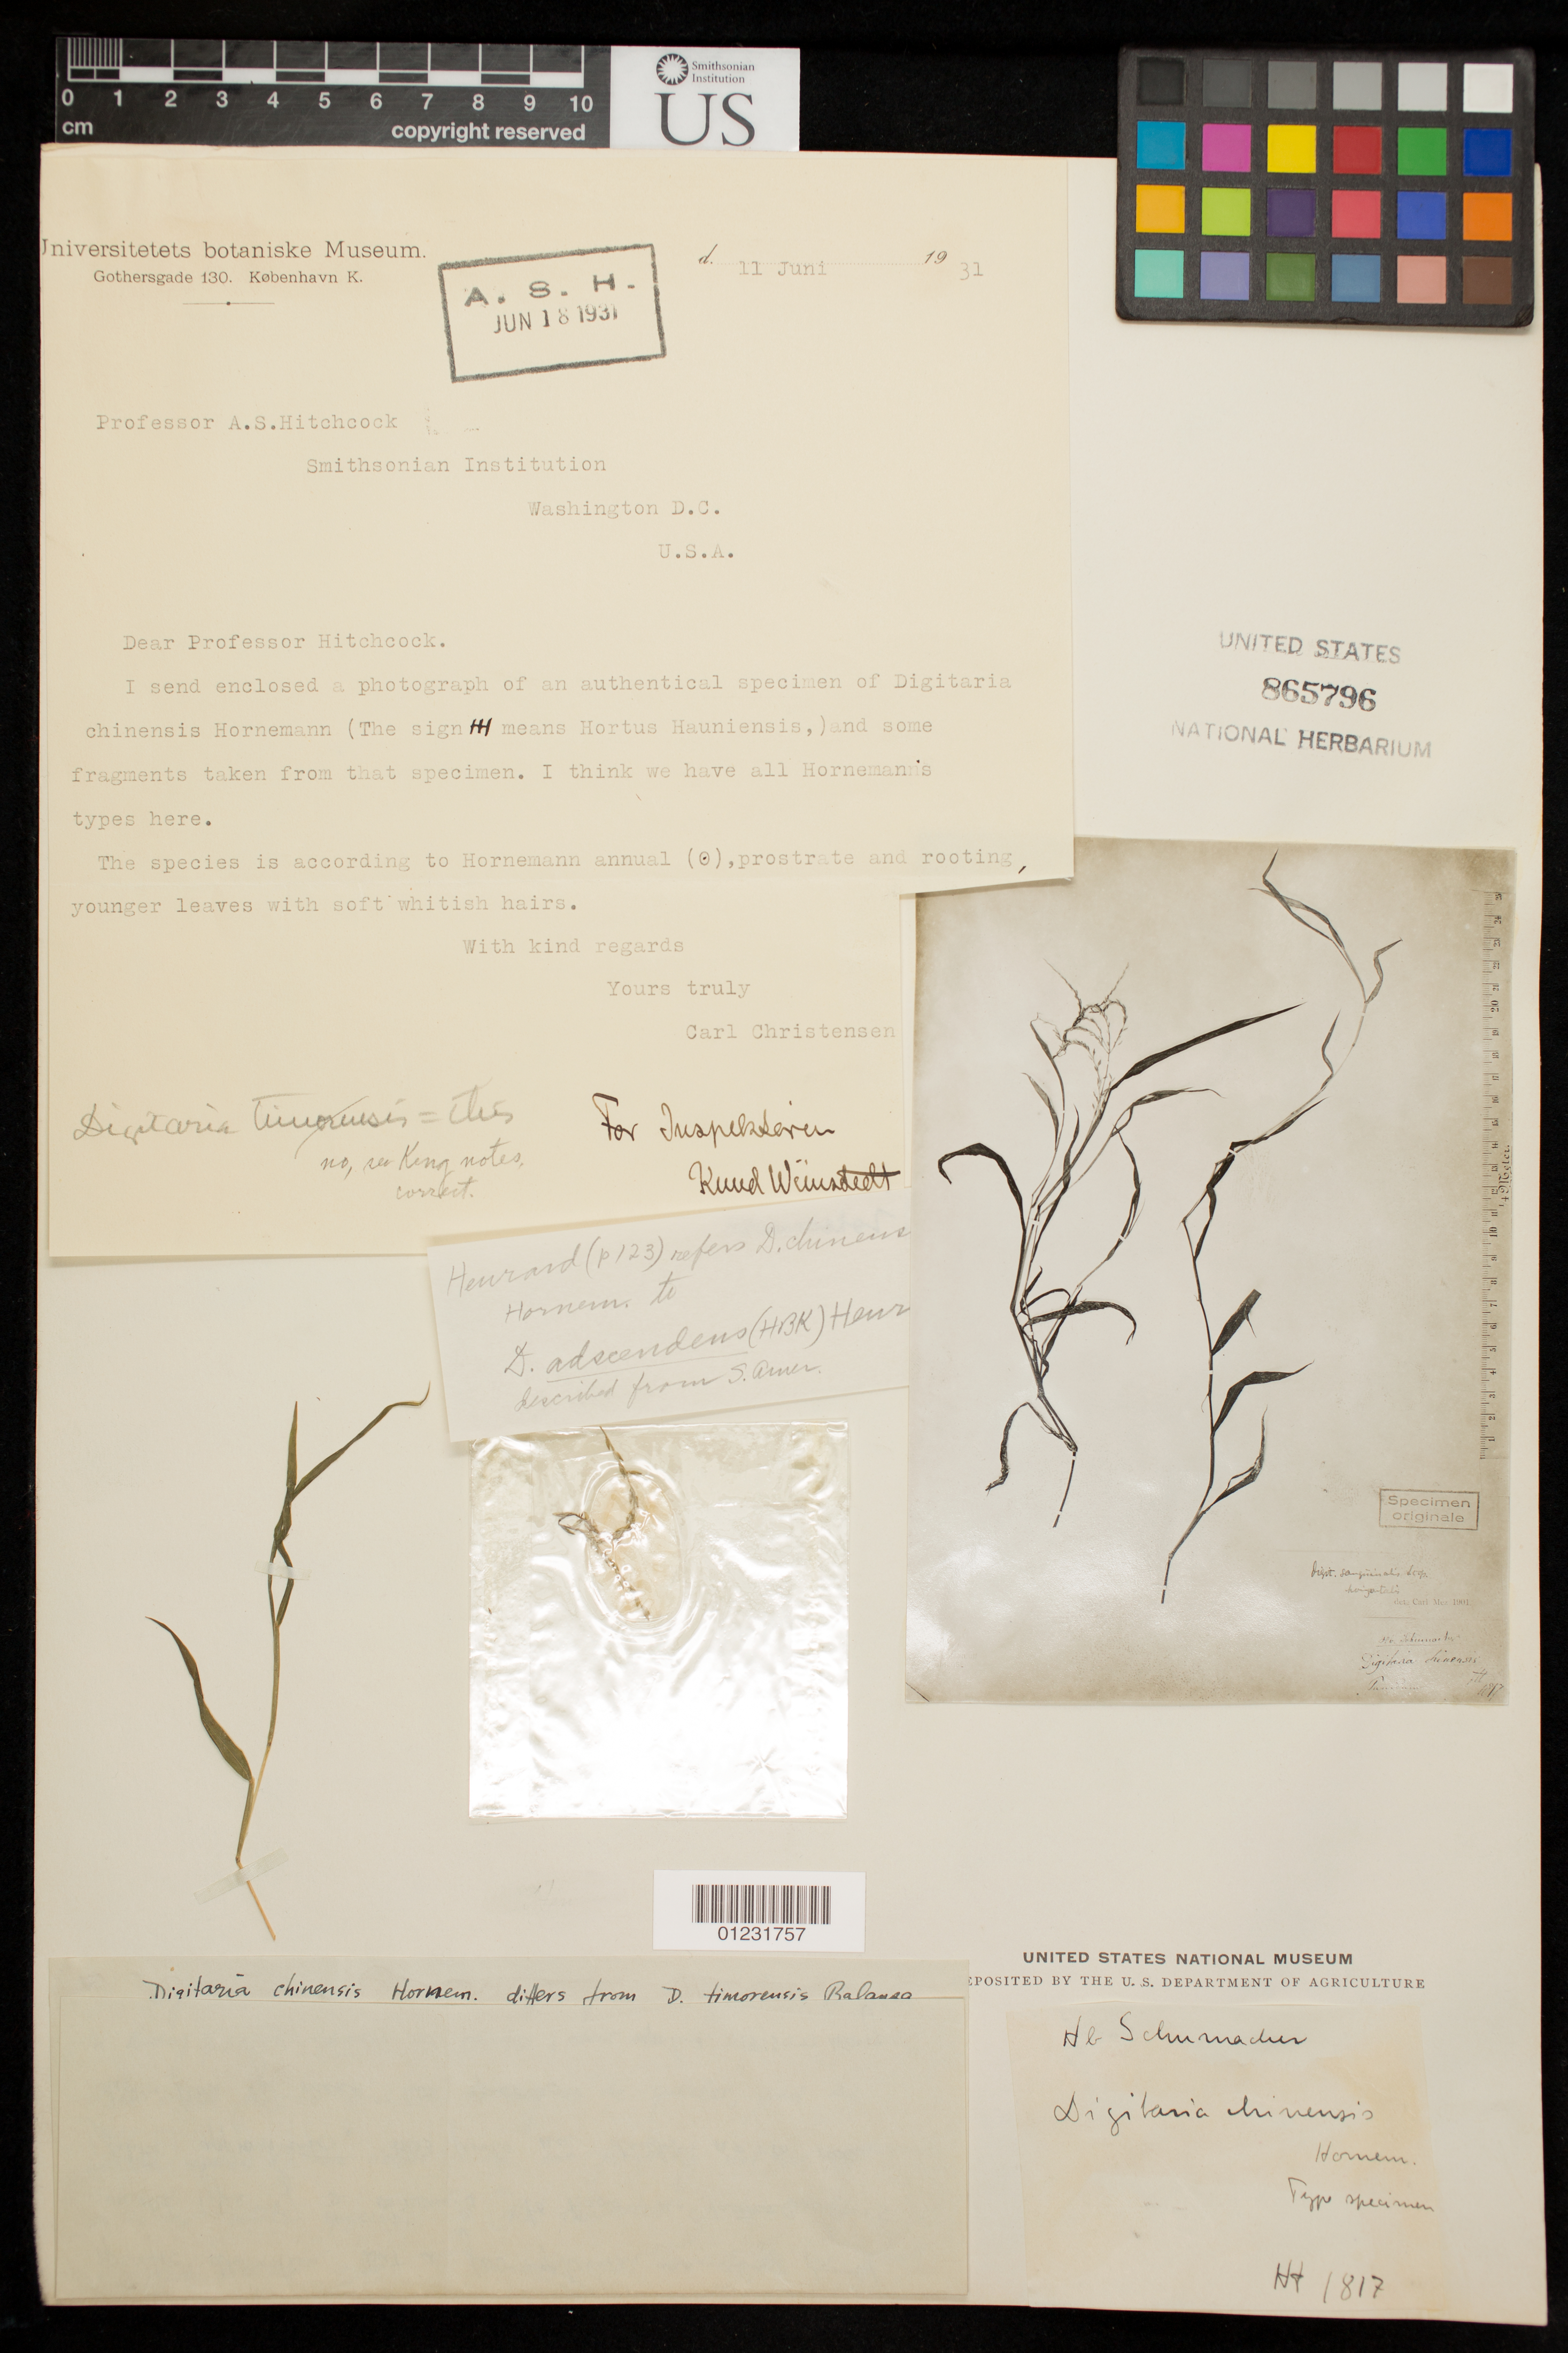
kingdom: Plantae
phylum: Tracheophyta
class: Liliopsida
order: Poales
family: Poaceae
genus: Digitaria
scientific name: Digitaria chinensis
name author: Hornem.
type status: Isotype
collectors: H. Schumacher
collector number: H.H. 1817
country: China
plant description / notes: Photograph and fragmentary material of type specimen ex Hortus Hauniensis.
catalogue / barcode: US 865796